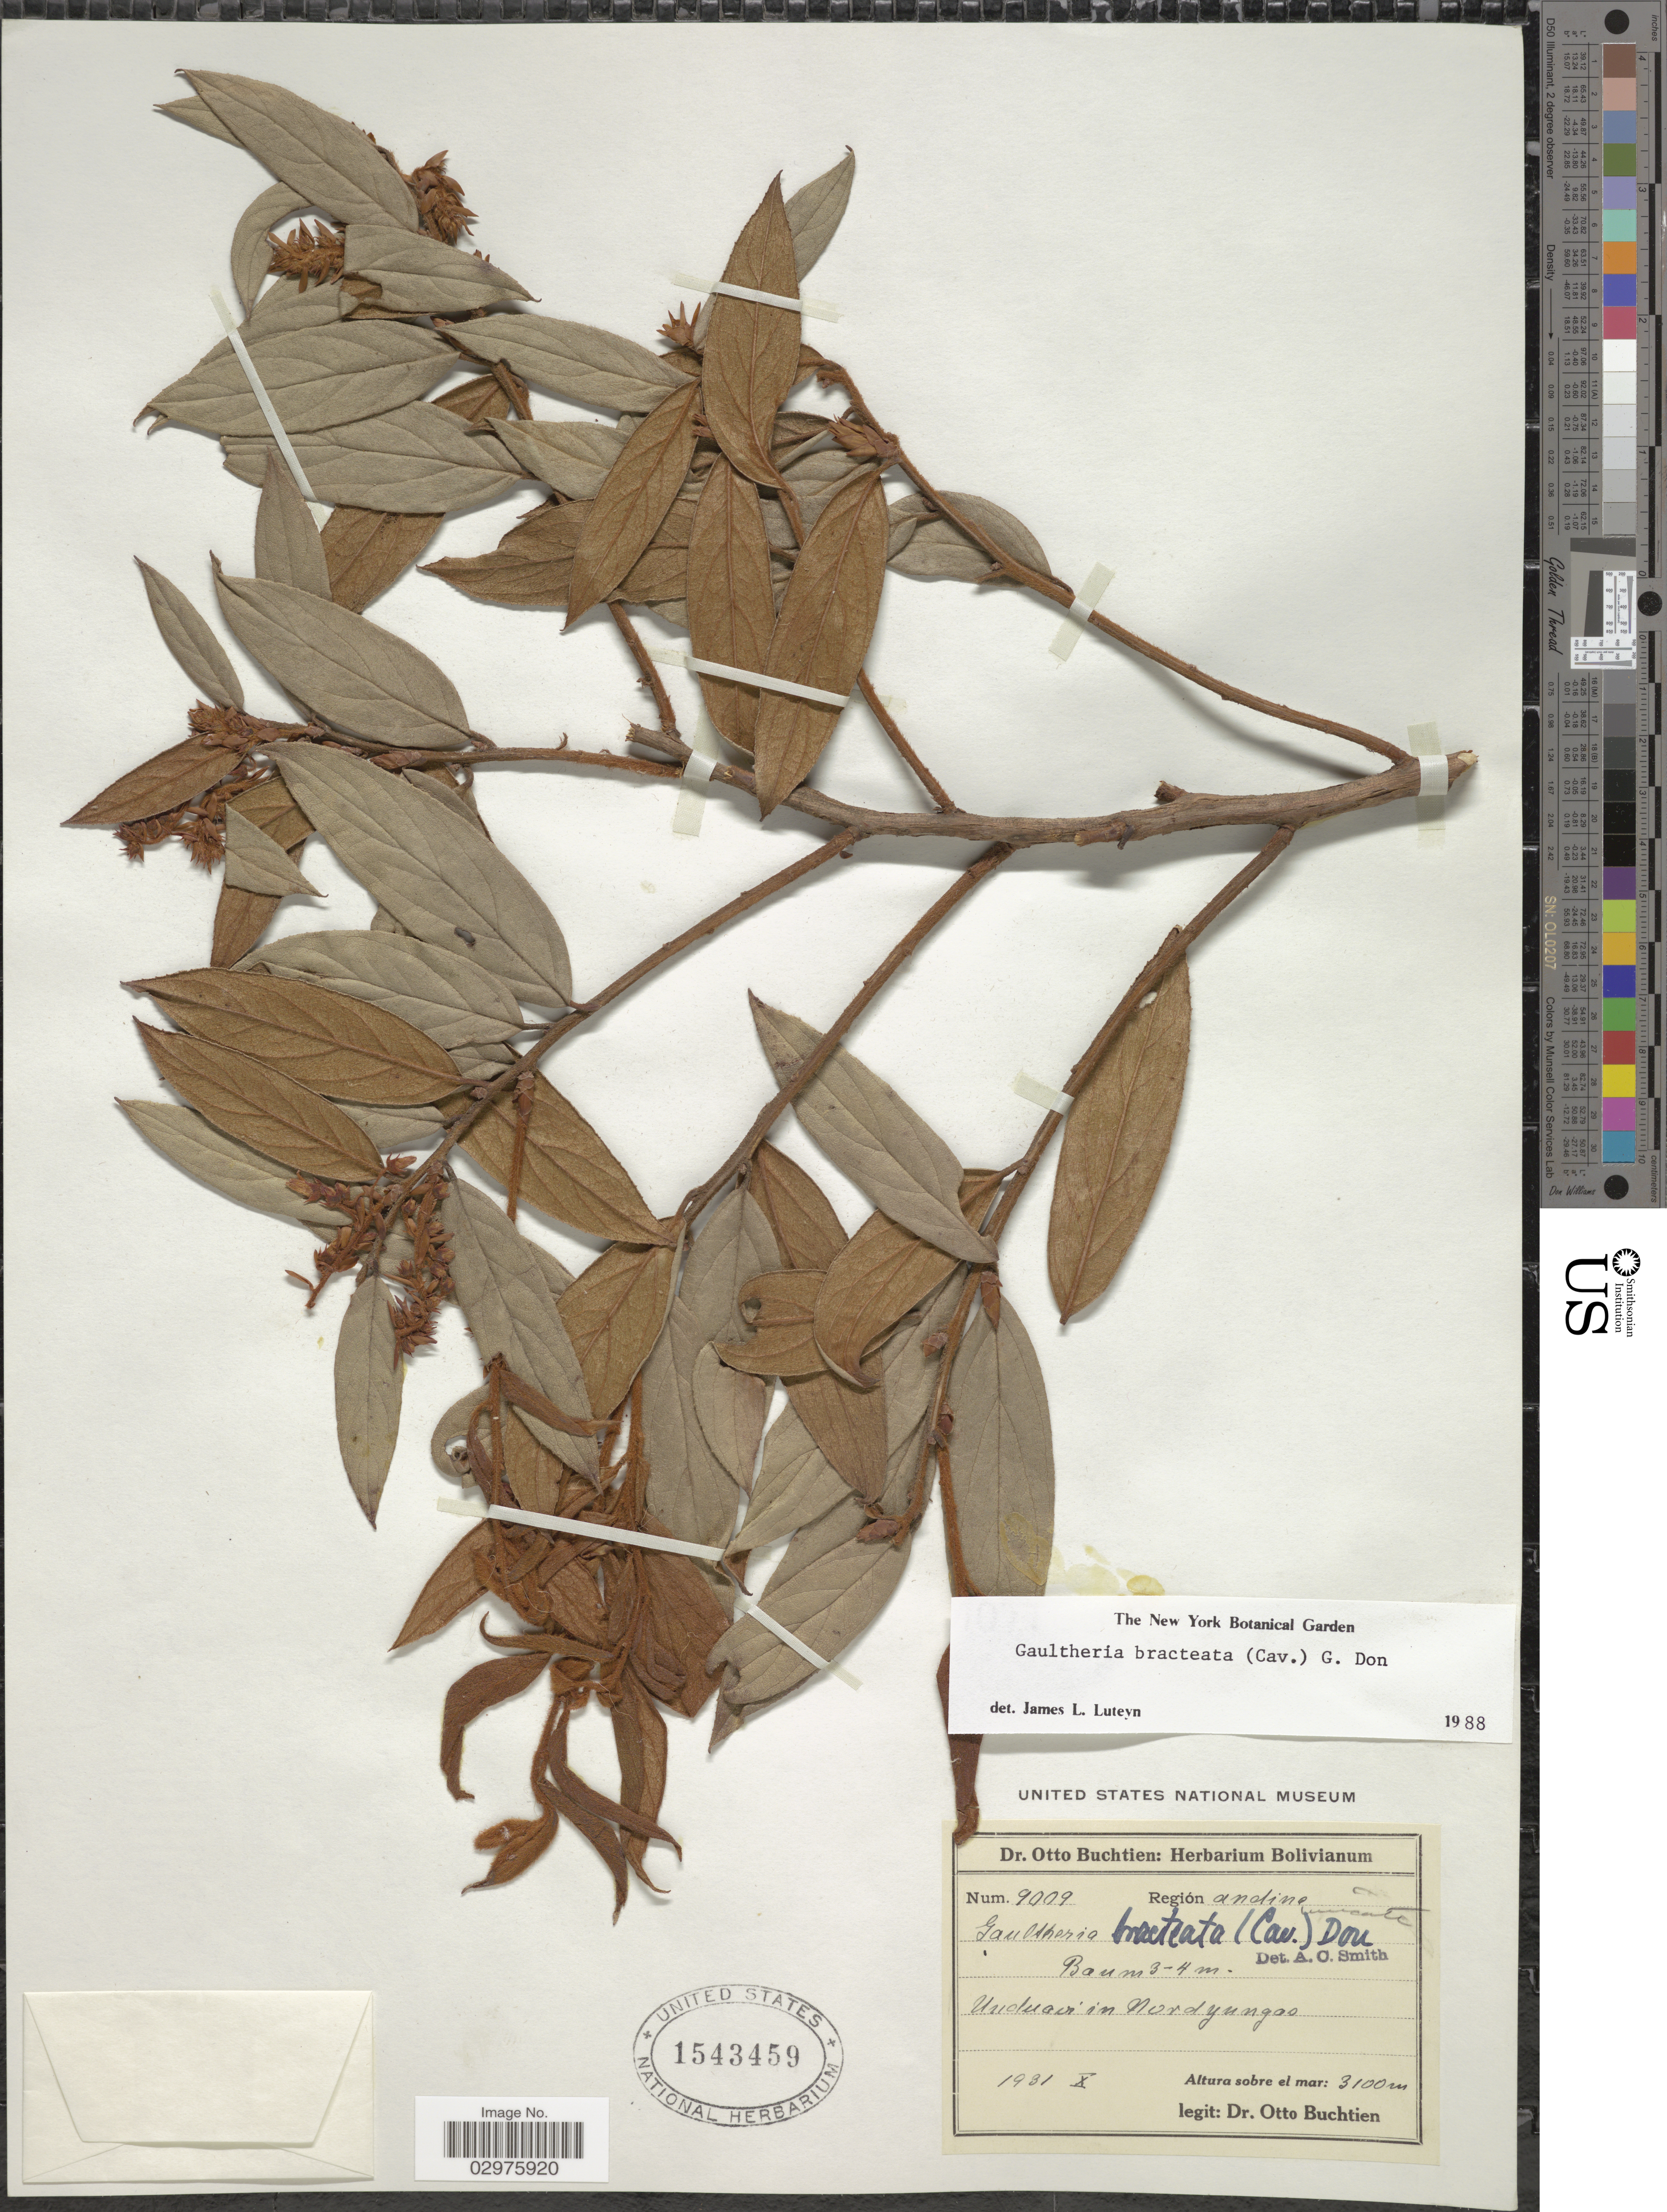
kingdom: Plantae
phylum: Tracheophyta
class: Magnoliopsida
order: Ericales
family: Ericaceae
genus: Gaultheria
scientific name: Gaultheria bracteata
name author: (Cav.) G. Don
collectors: O. Buchtien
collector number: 9009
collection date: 1931-10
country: Bolivia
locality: Región andina. Unduavi in Nordyungas.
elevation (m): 3100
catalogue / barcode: US 1543459